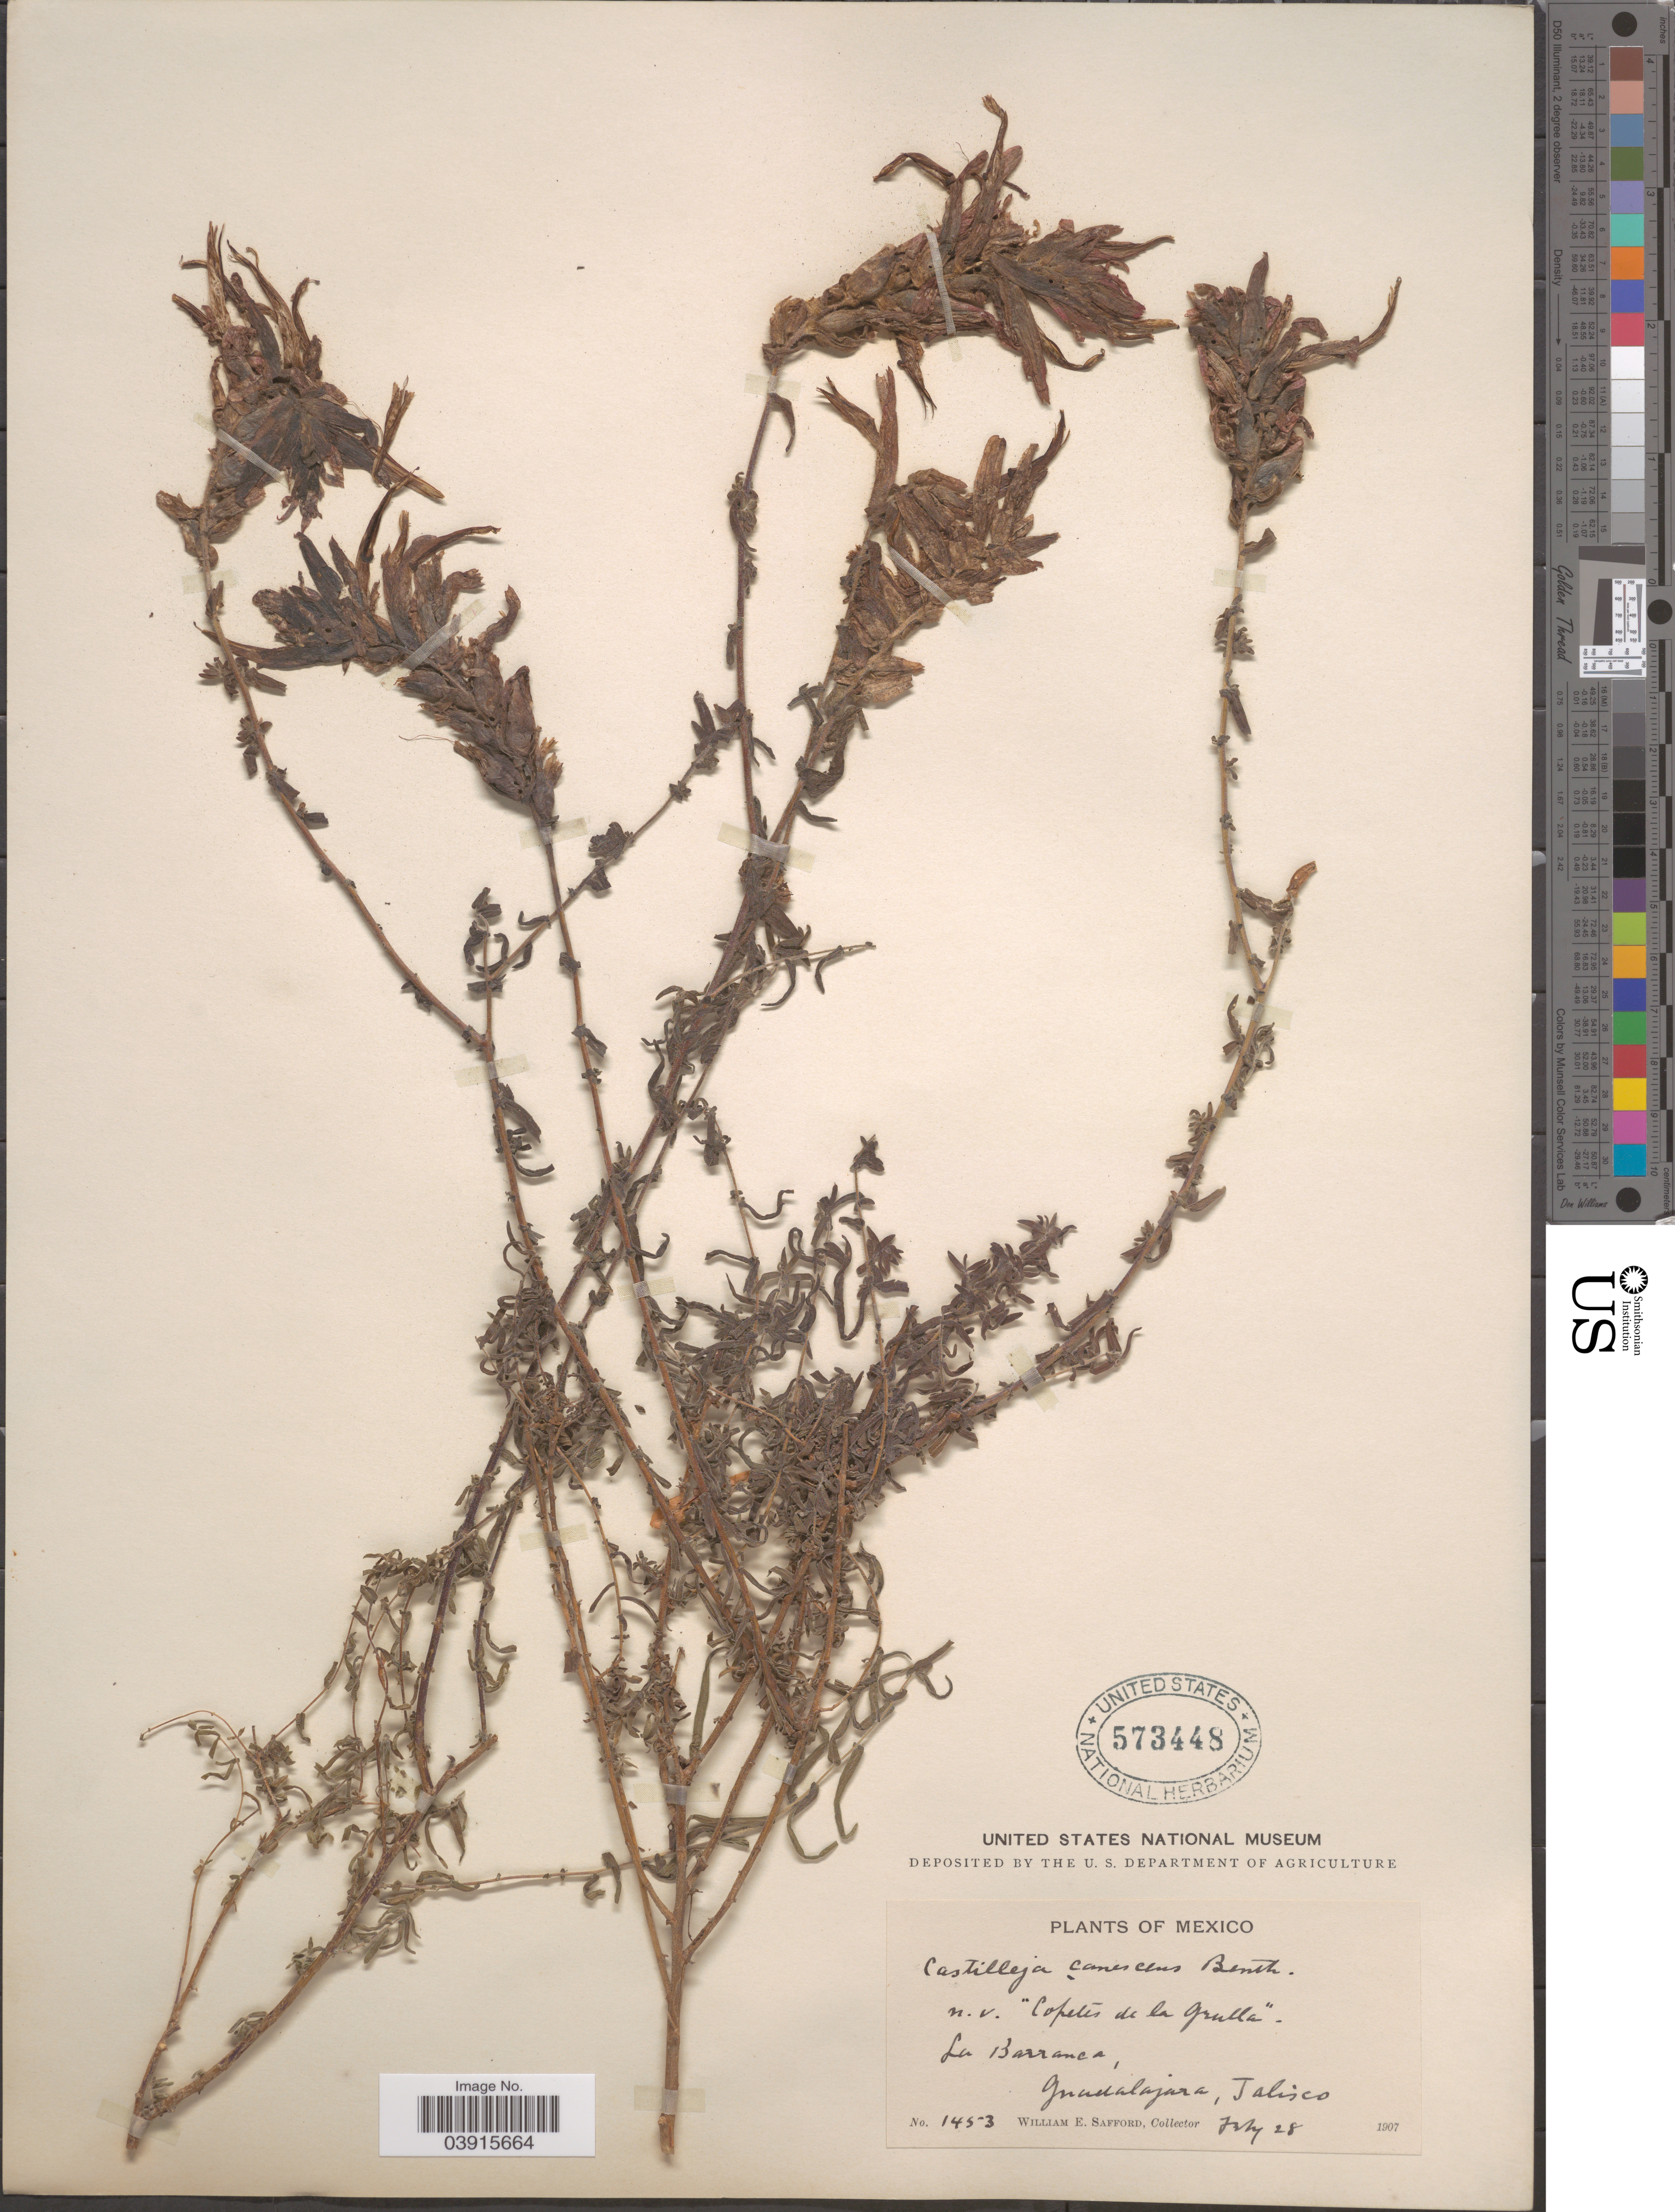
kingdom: Plantae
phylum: Tracheophyta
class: Magnoliopsida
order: Lamiales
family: Orobanchaceae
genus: Castilleja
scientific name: Castilleja tenuiflora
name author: Benth.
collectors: W. E. Safford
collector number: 1453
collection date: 1907-07-28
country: Mexico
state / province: Jalisco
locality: La Barranca, Guadalajara.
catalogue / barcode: US 573448